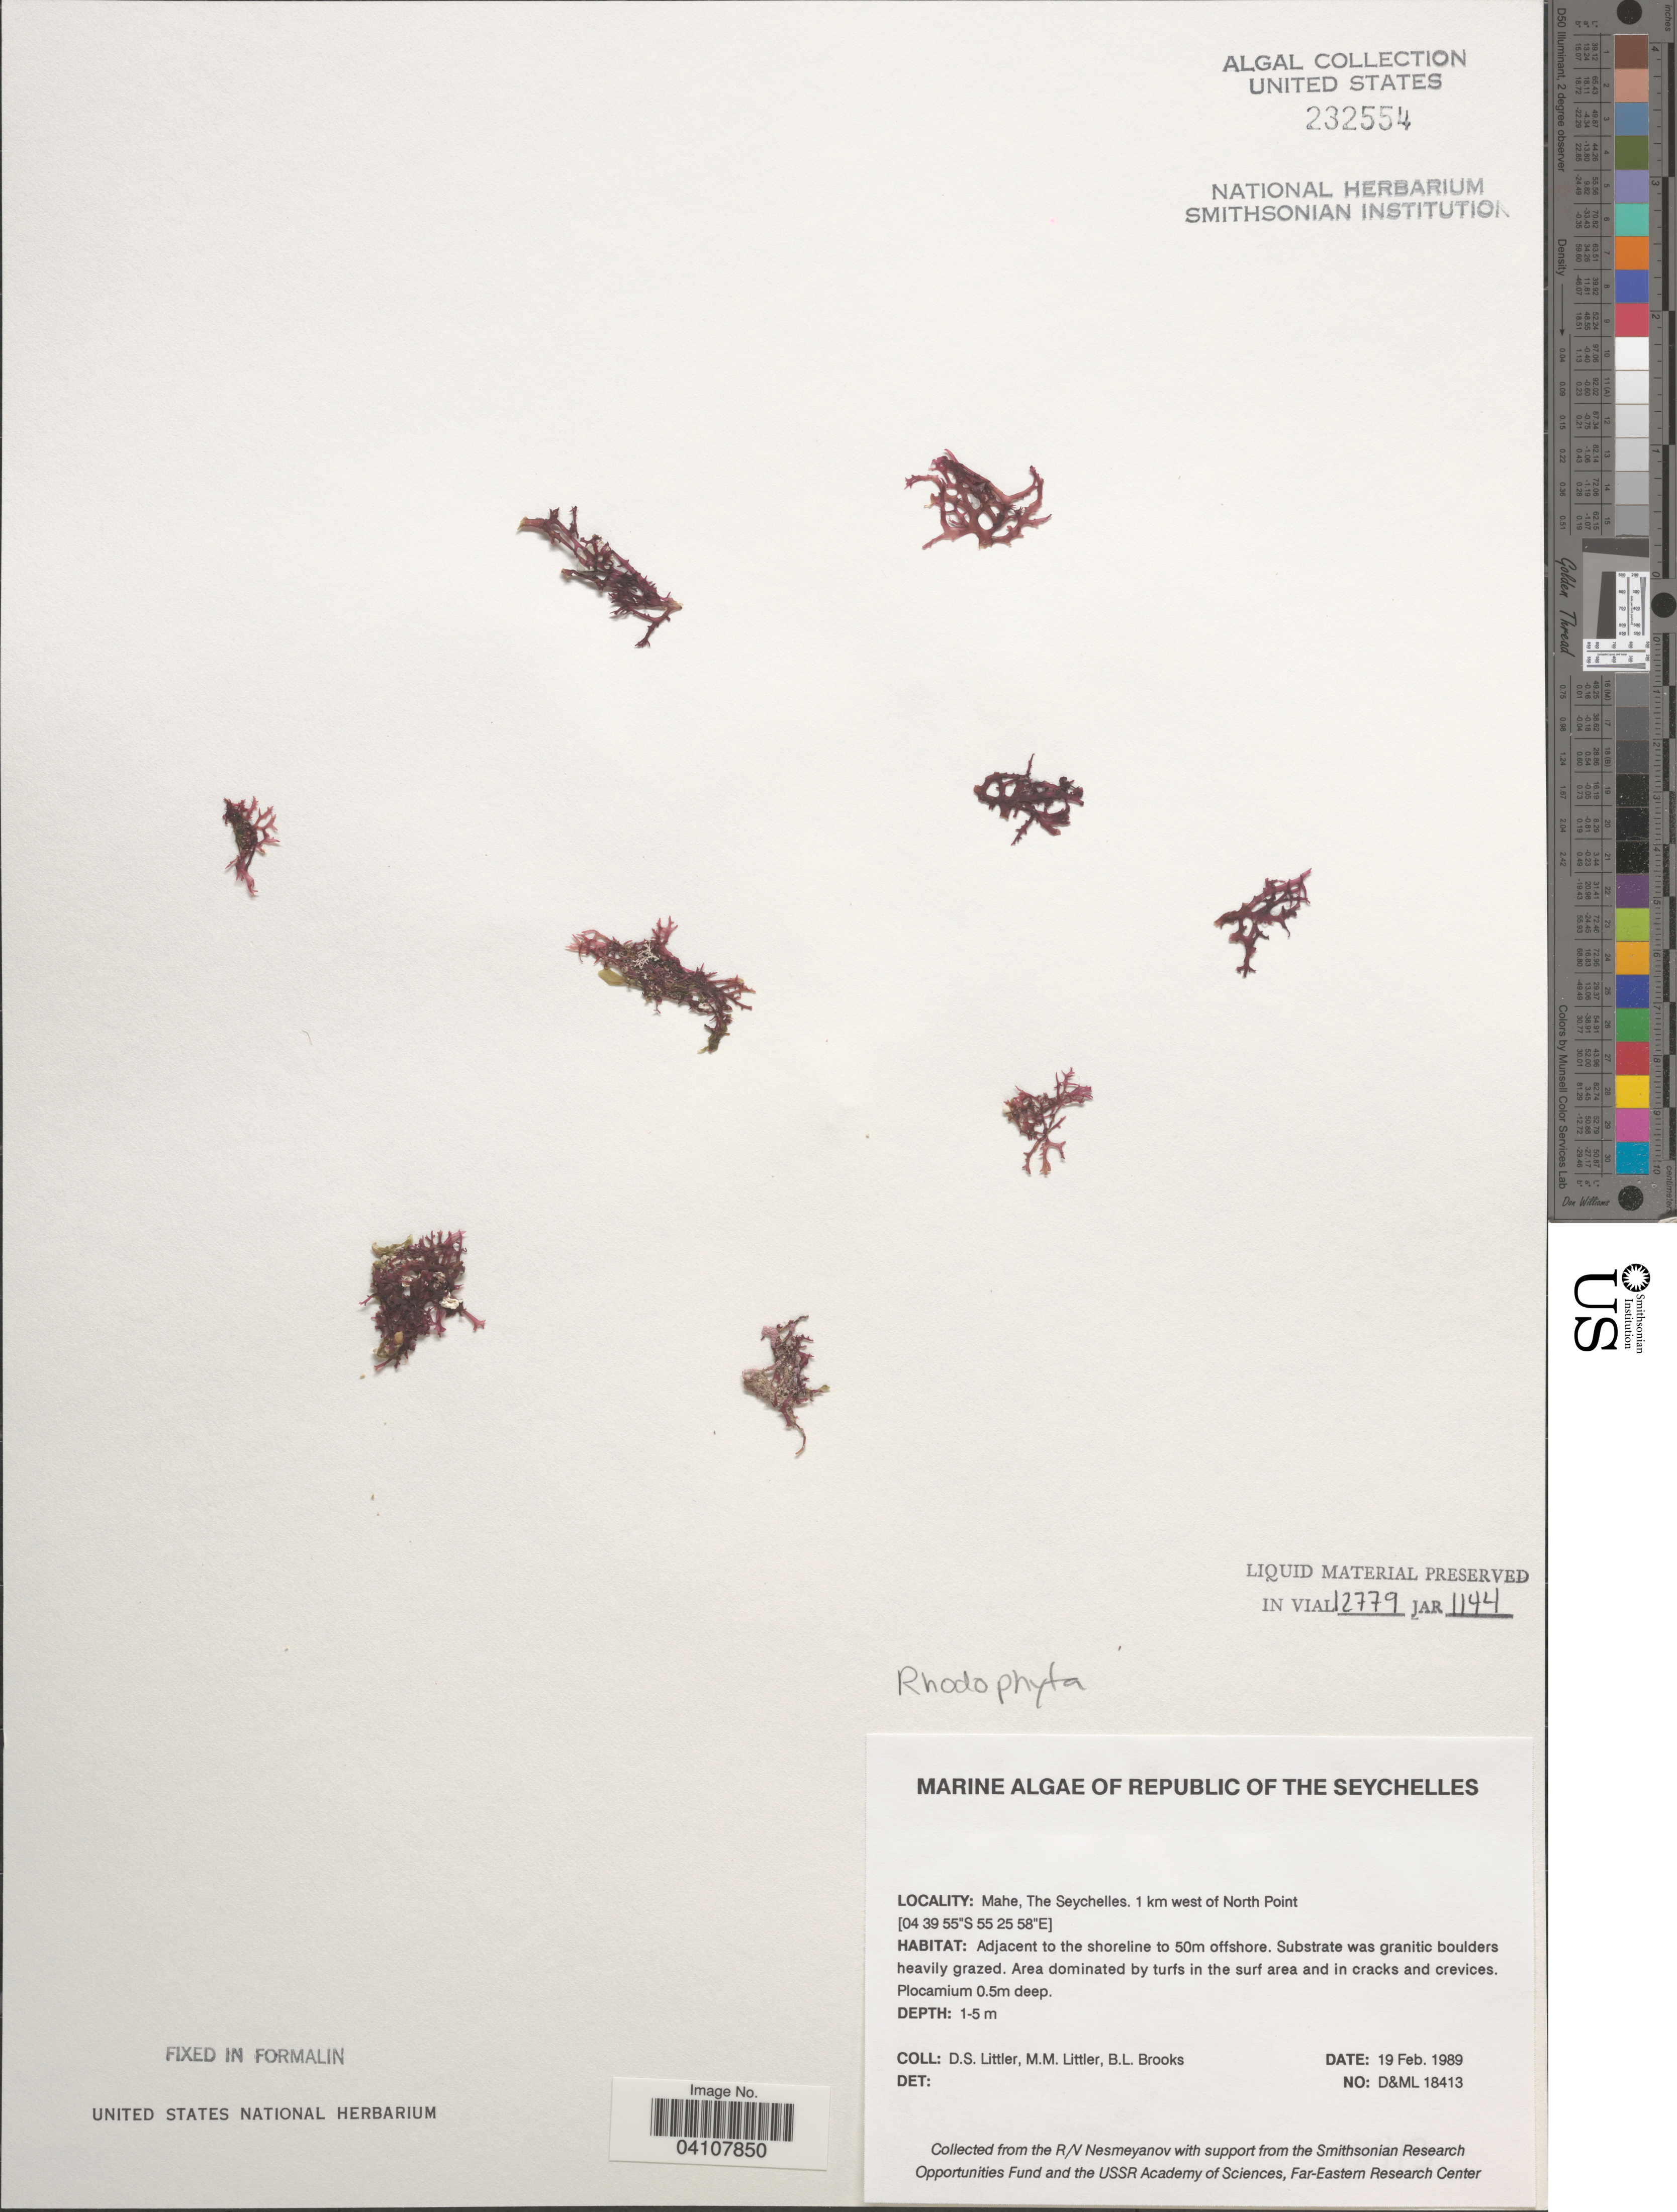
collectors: D. S. Littler & B. Brooks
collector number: D&ML18413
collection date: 1989-02-19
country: Seychelles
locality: Republic of the Seychelles. Mahe. 1 km west of North Point. Adjacent to the shoreline to 50m offshore.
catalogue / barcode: US 232554